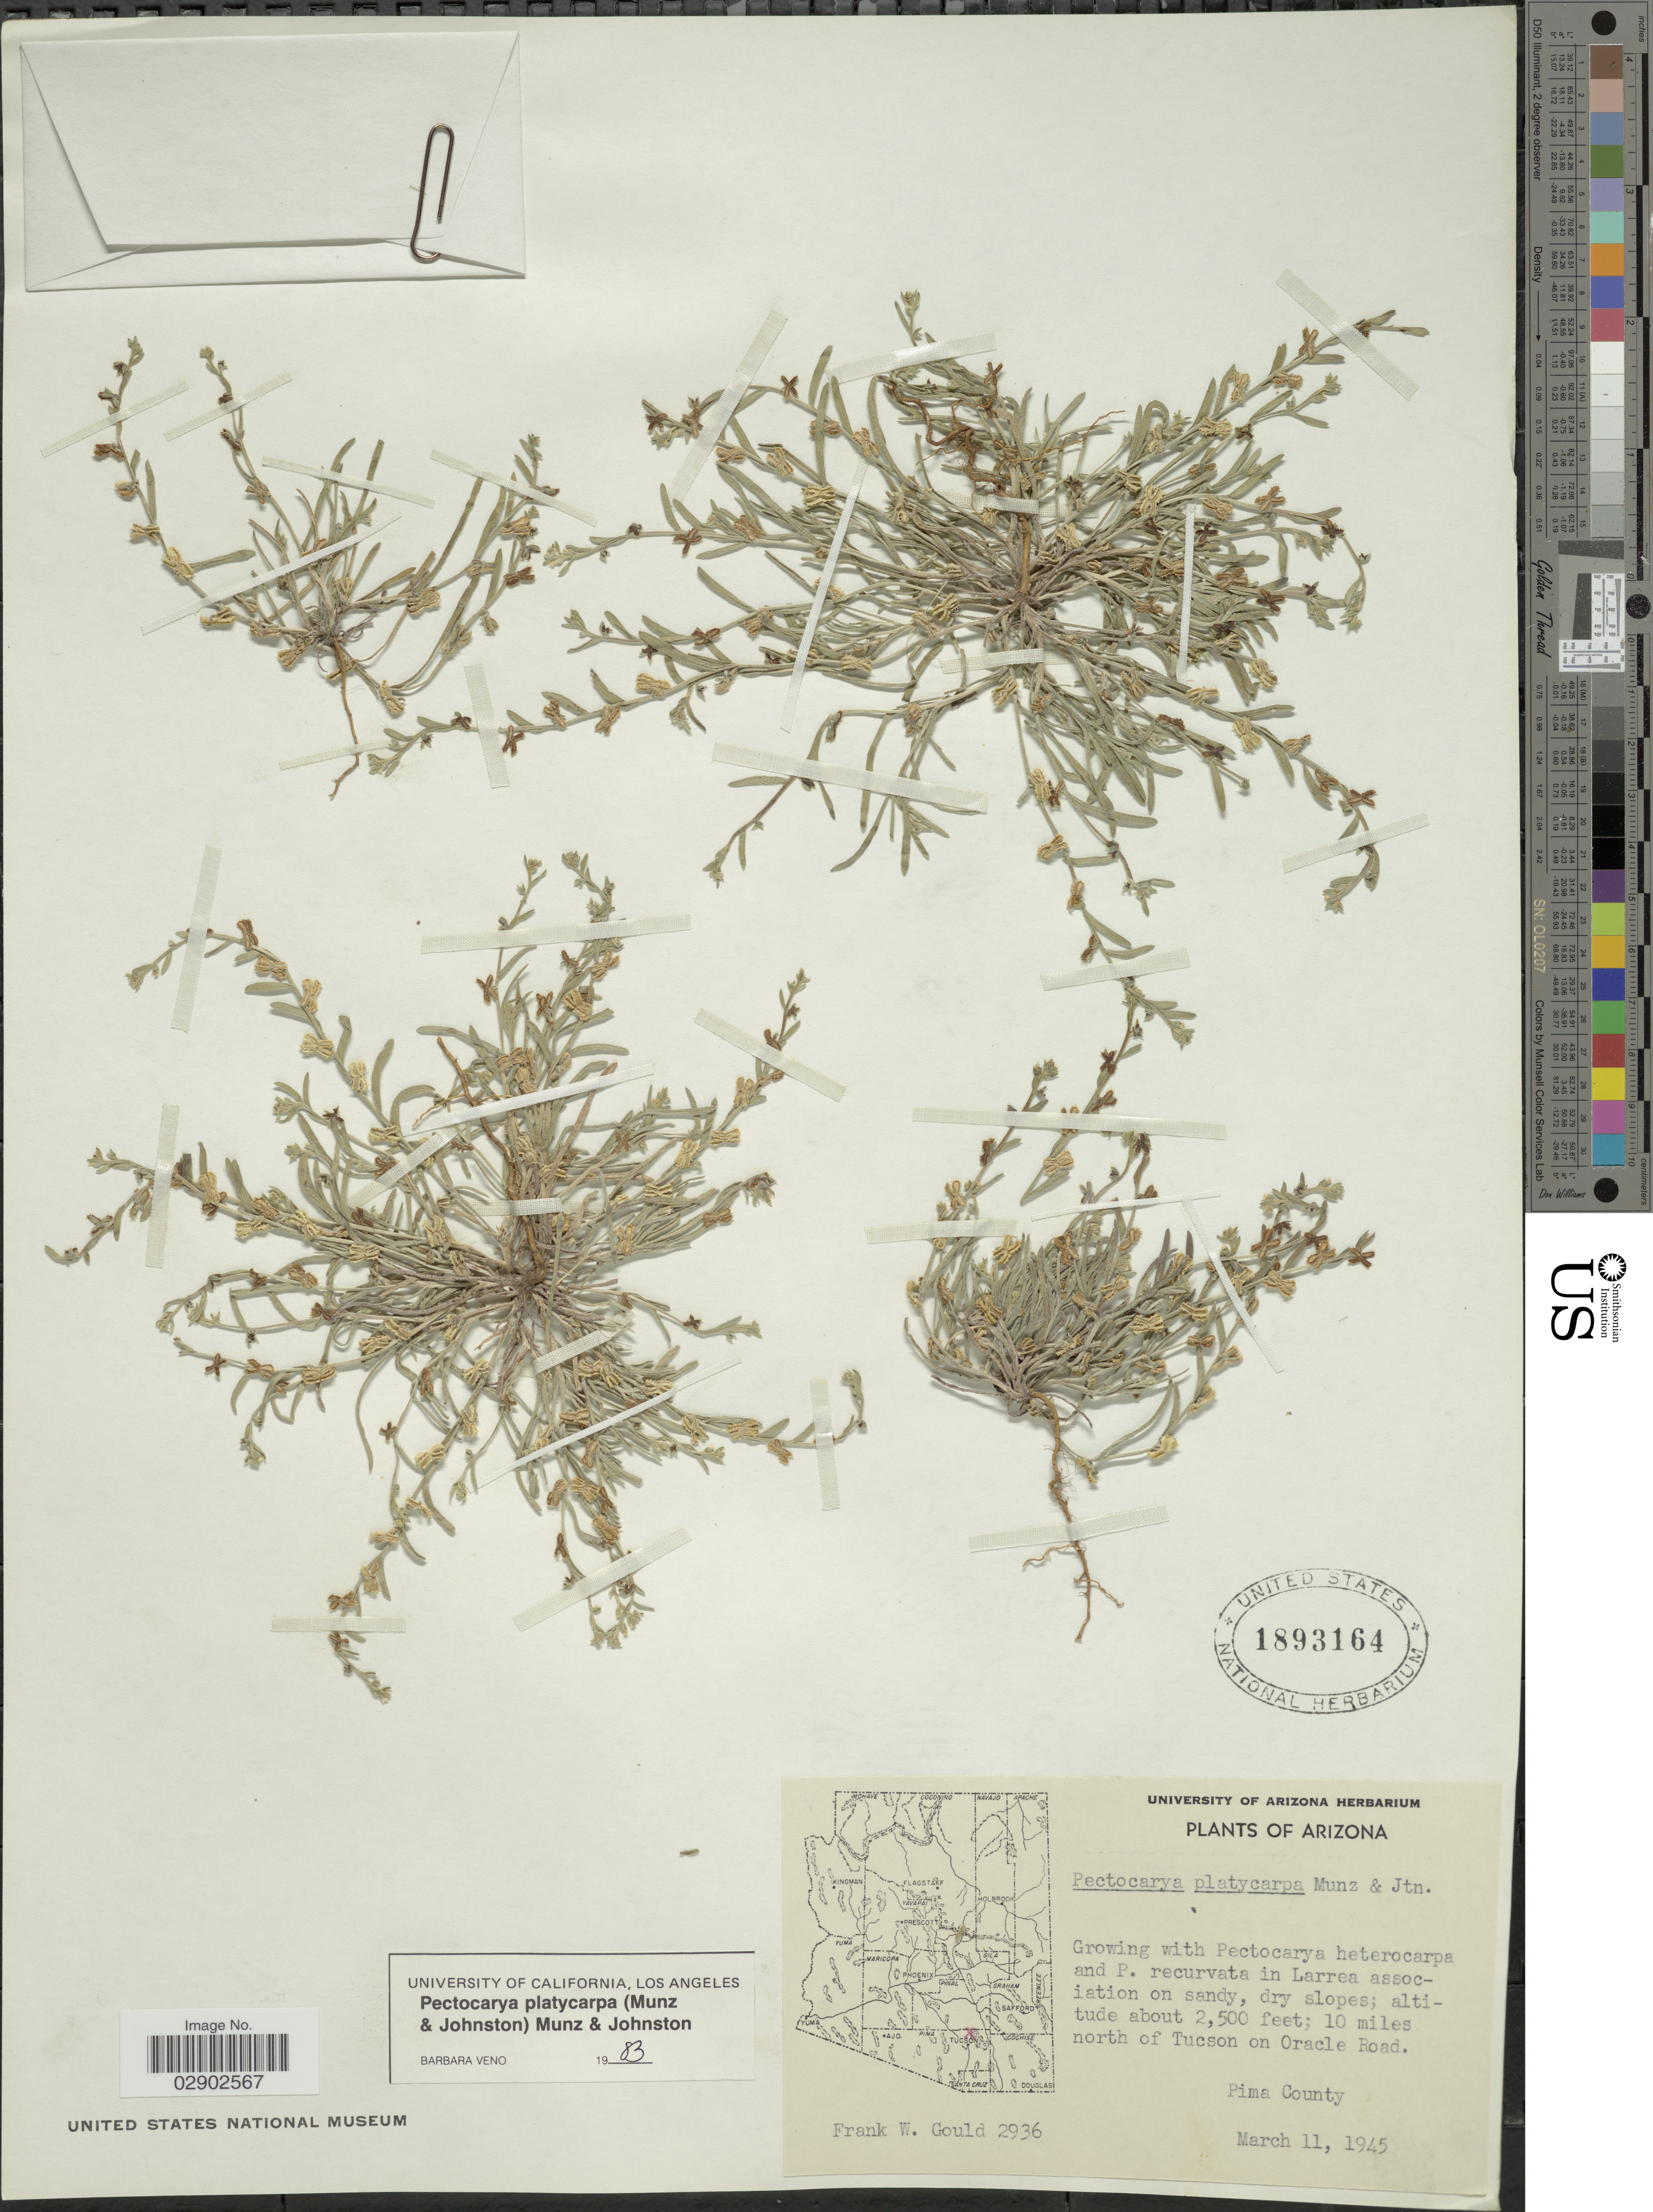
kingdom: Plantae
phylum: Tracheophyta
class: Magnoliopsida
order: Boraginales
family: Boraginaceae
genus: Pectocarya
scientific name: Pectocarya linearis var. platycarpa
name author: (Munz & I.M. Johnst.) Cronq.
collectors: F. W. Gould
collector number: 2936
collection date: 1945-03-11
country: United States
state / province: Arizona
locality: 10 miles north of Tucson on Oracle Road, Pima County.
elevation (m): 762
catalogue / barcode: US 1893164